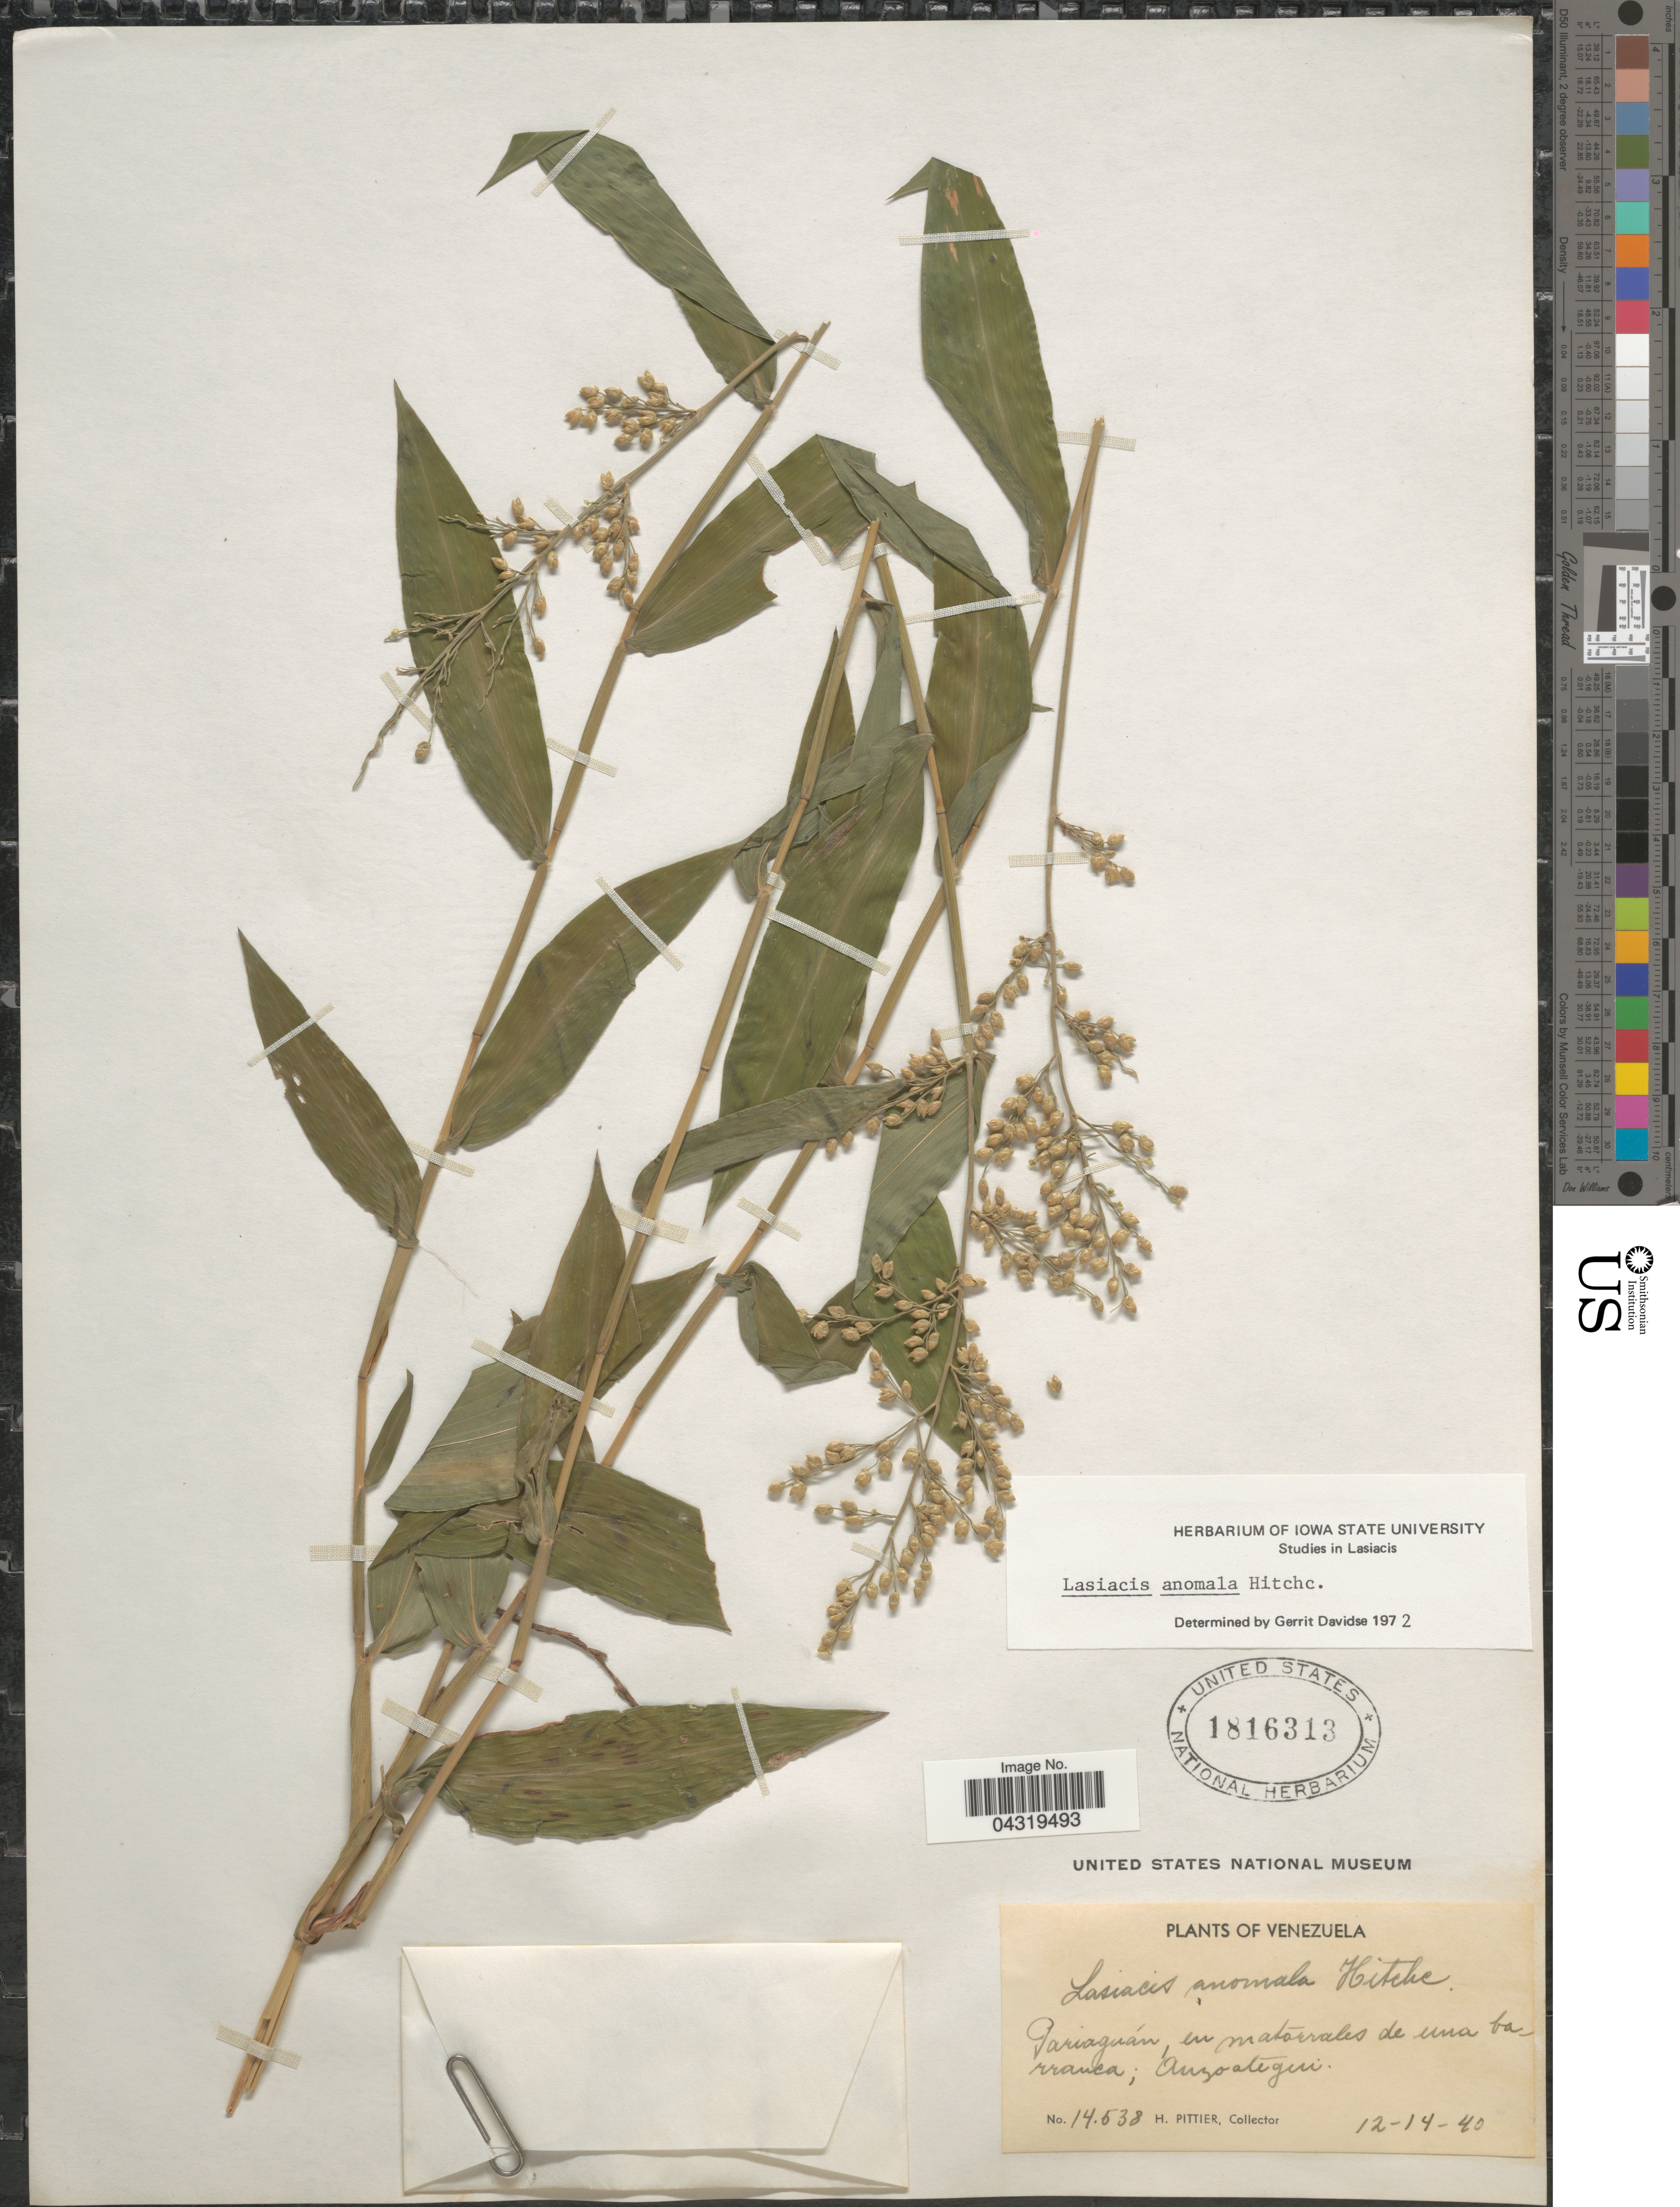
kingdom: Plantae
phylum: Tracheophyta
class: Liliopsida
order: Poales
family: Poaceae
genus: Lasiacis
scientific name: Lasiacis anomala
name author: Hitchc.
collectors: H. F. Pittier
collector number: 14538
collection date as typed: Transcribed d/m/y: 14/12/40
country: Venezuela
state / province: Anzoategui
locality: Pariaguán, en matorrales de una barranca.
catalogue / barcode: US 1816313